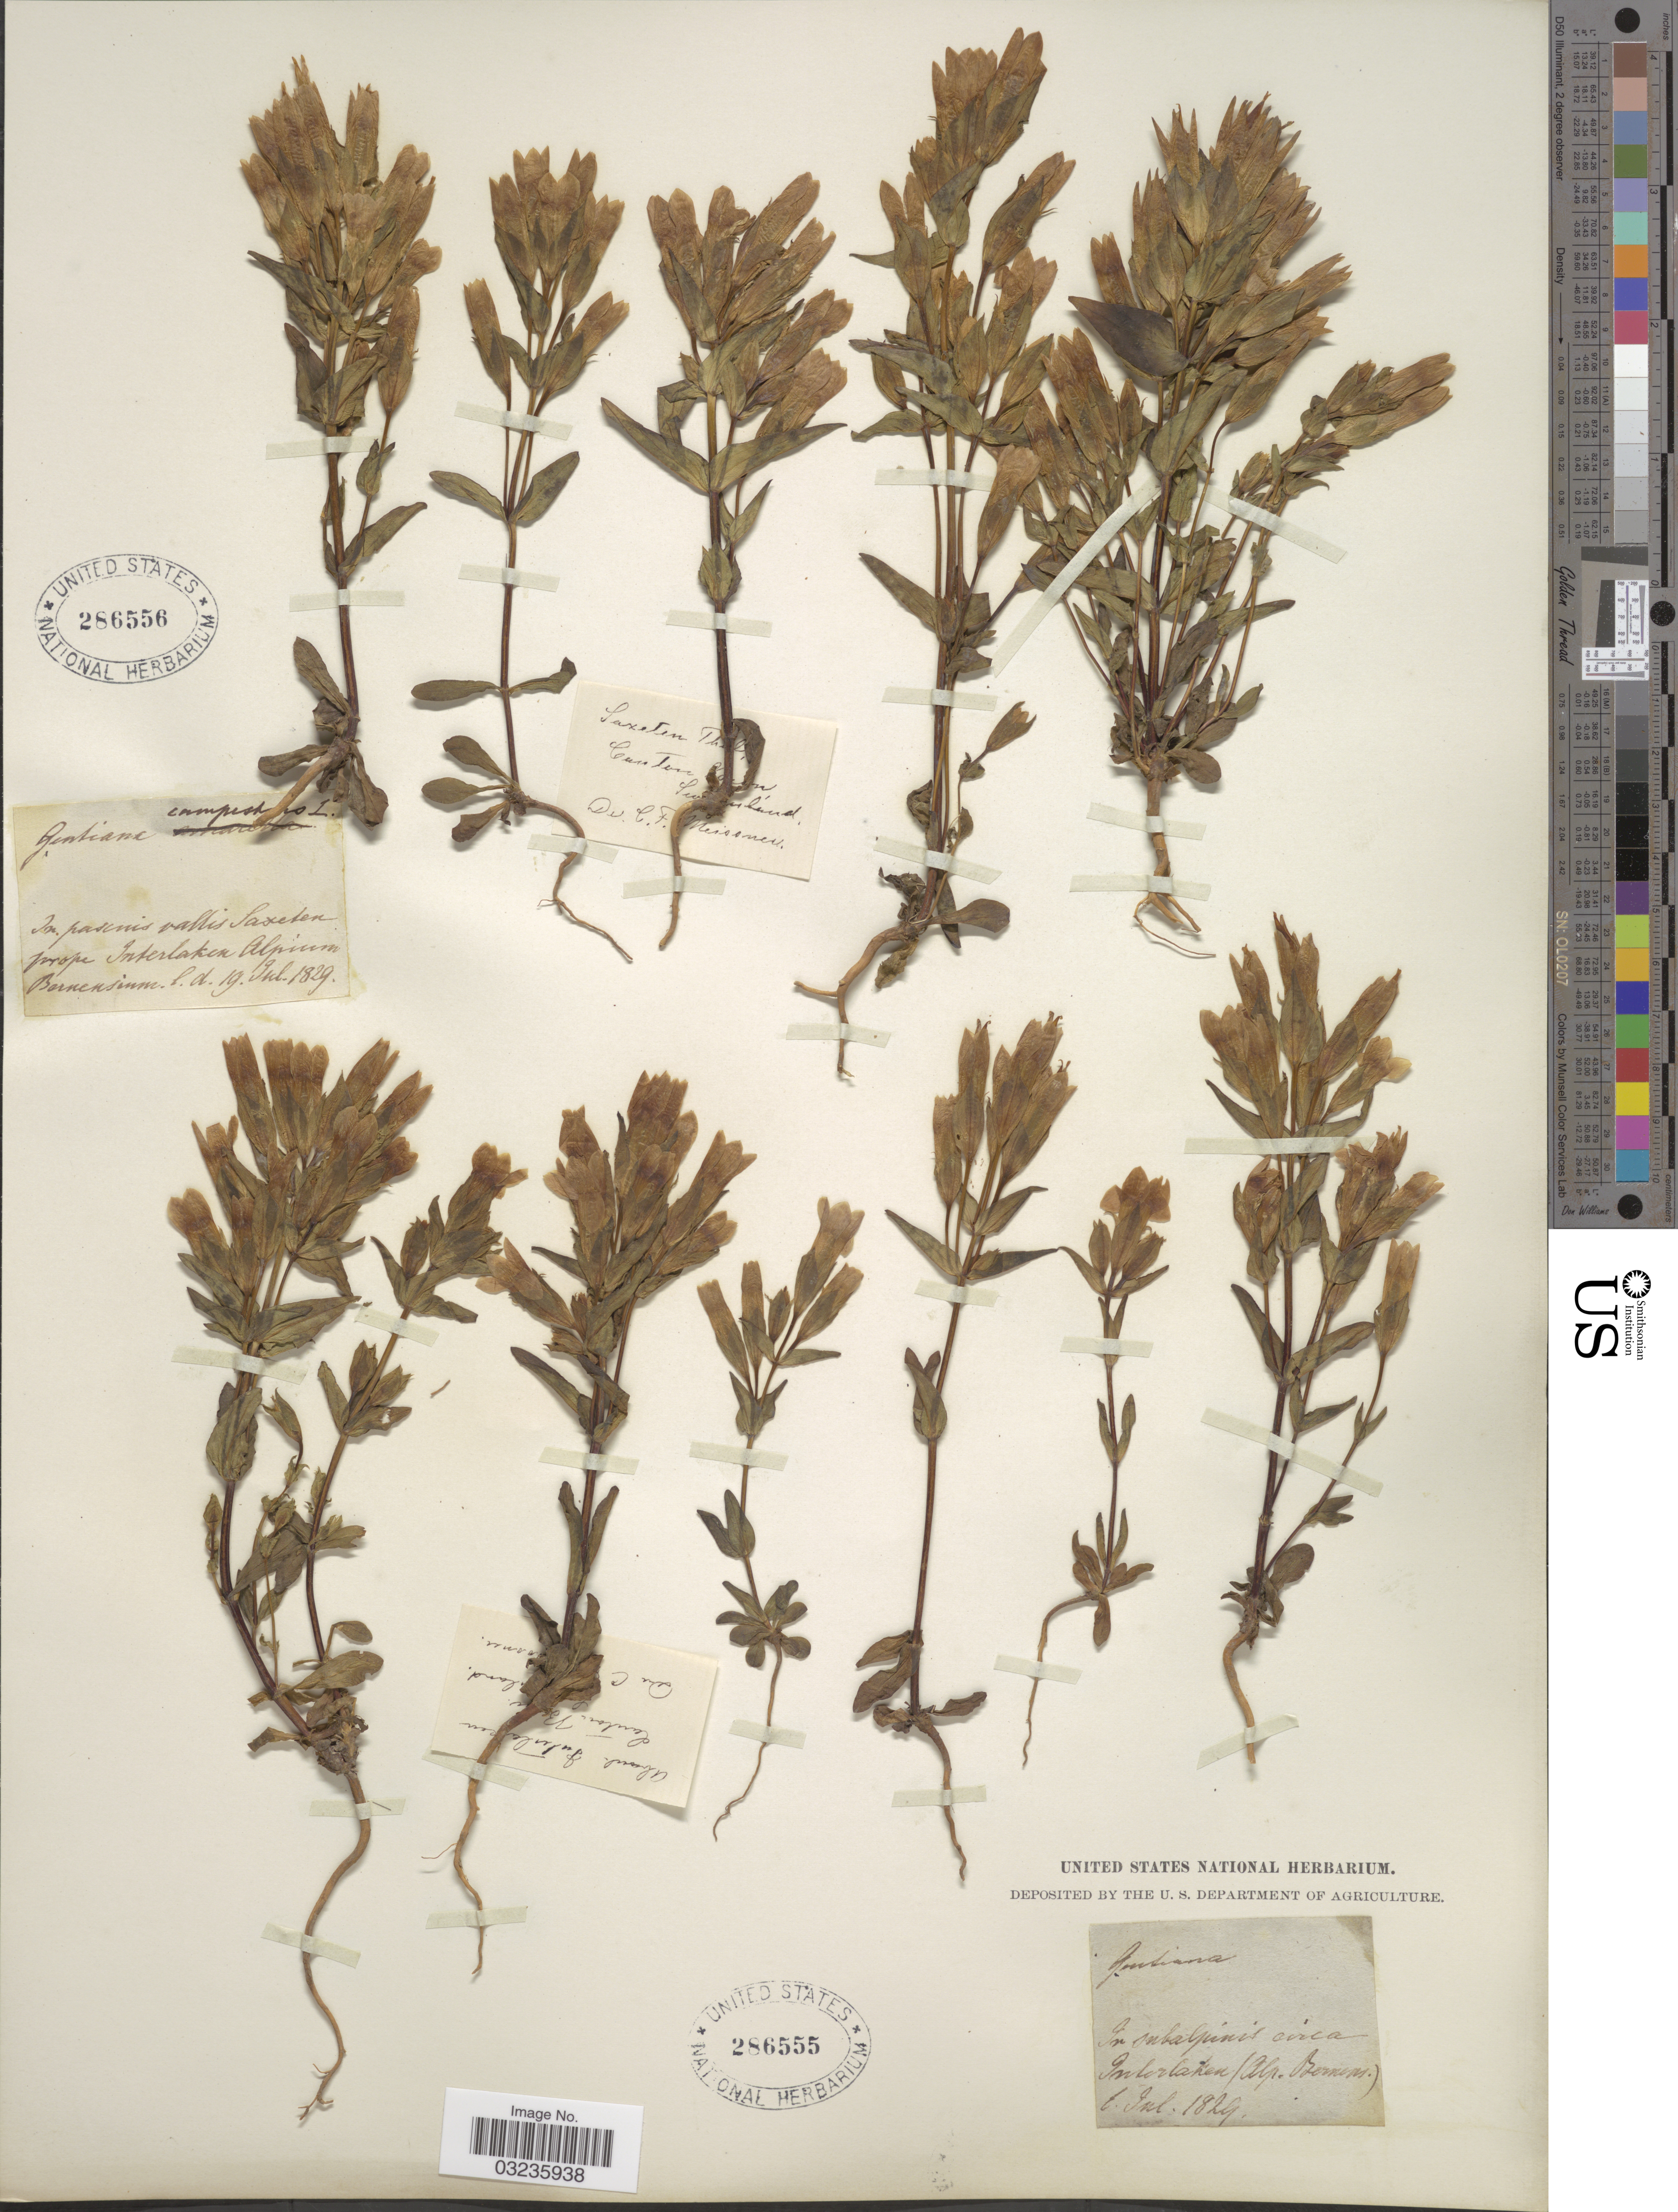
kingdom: Plantae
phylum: Tracheophyta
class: Magnoliopsida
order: Gentianales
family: Gentianaceae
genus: Gentiana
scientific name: Gentiana campestris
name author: L.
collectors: C. F. W. Meissner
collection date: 1829-07-19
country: Switzerland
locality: In pascuis vallis Saxeten prope Interlaken Alpium Bornensium.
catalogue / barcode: US 286556-2